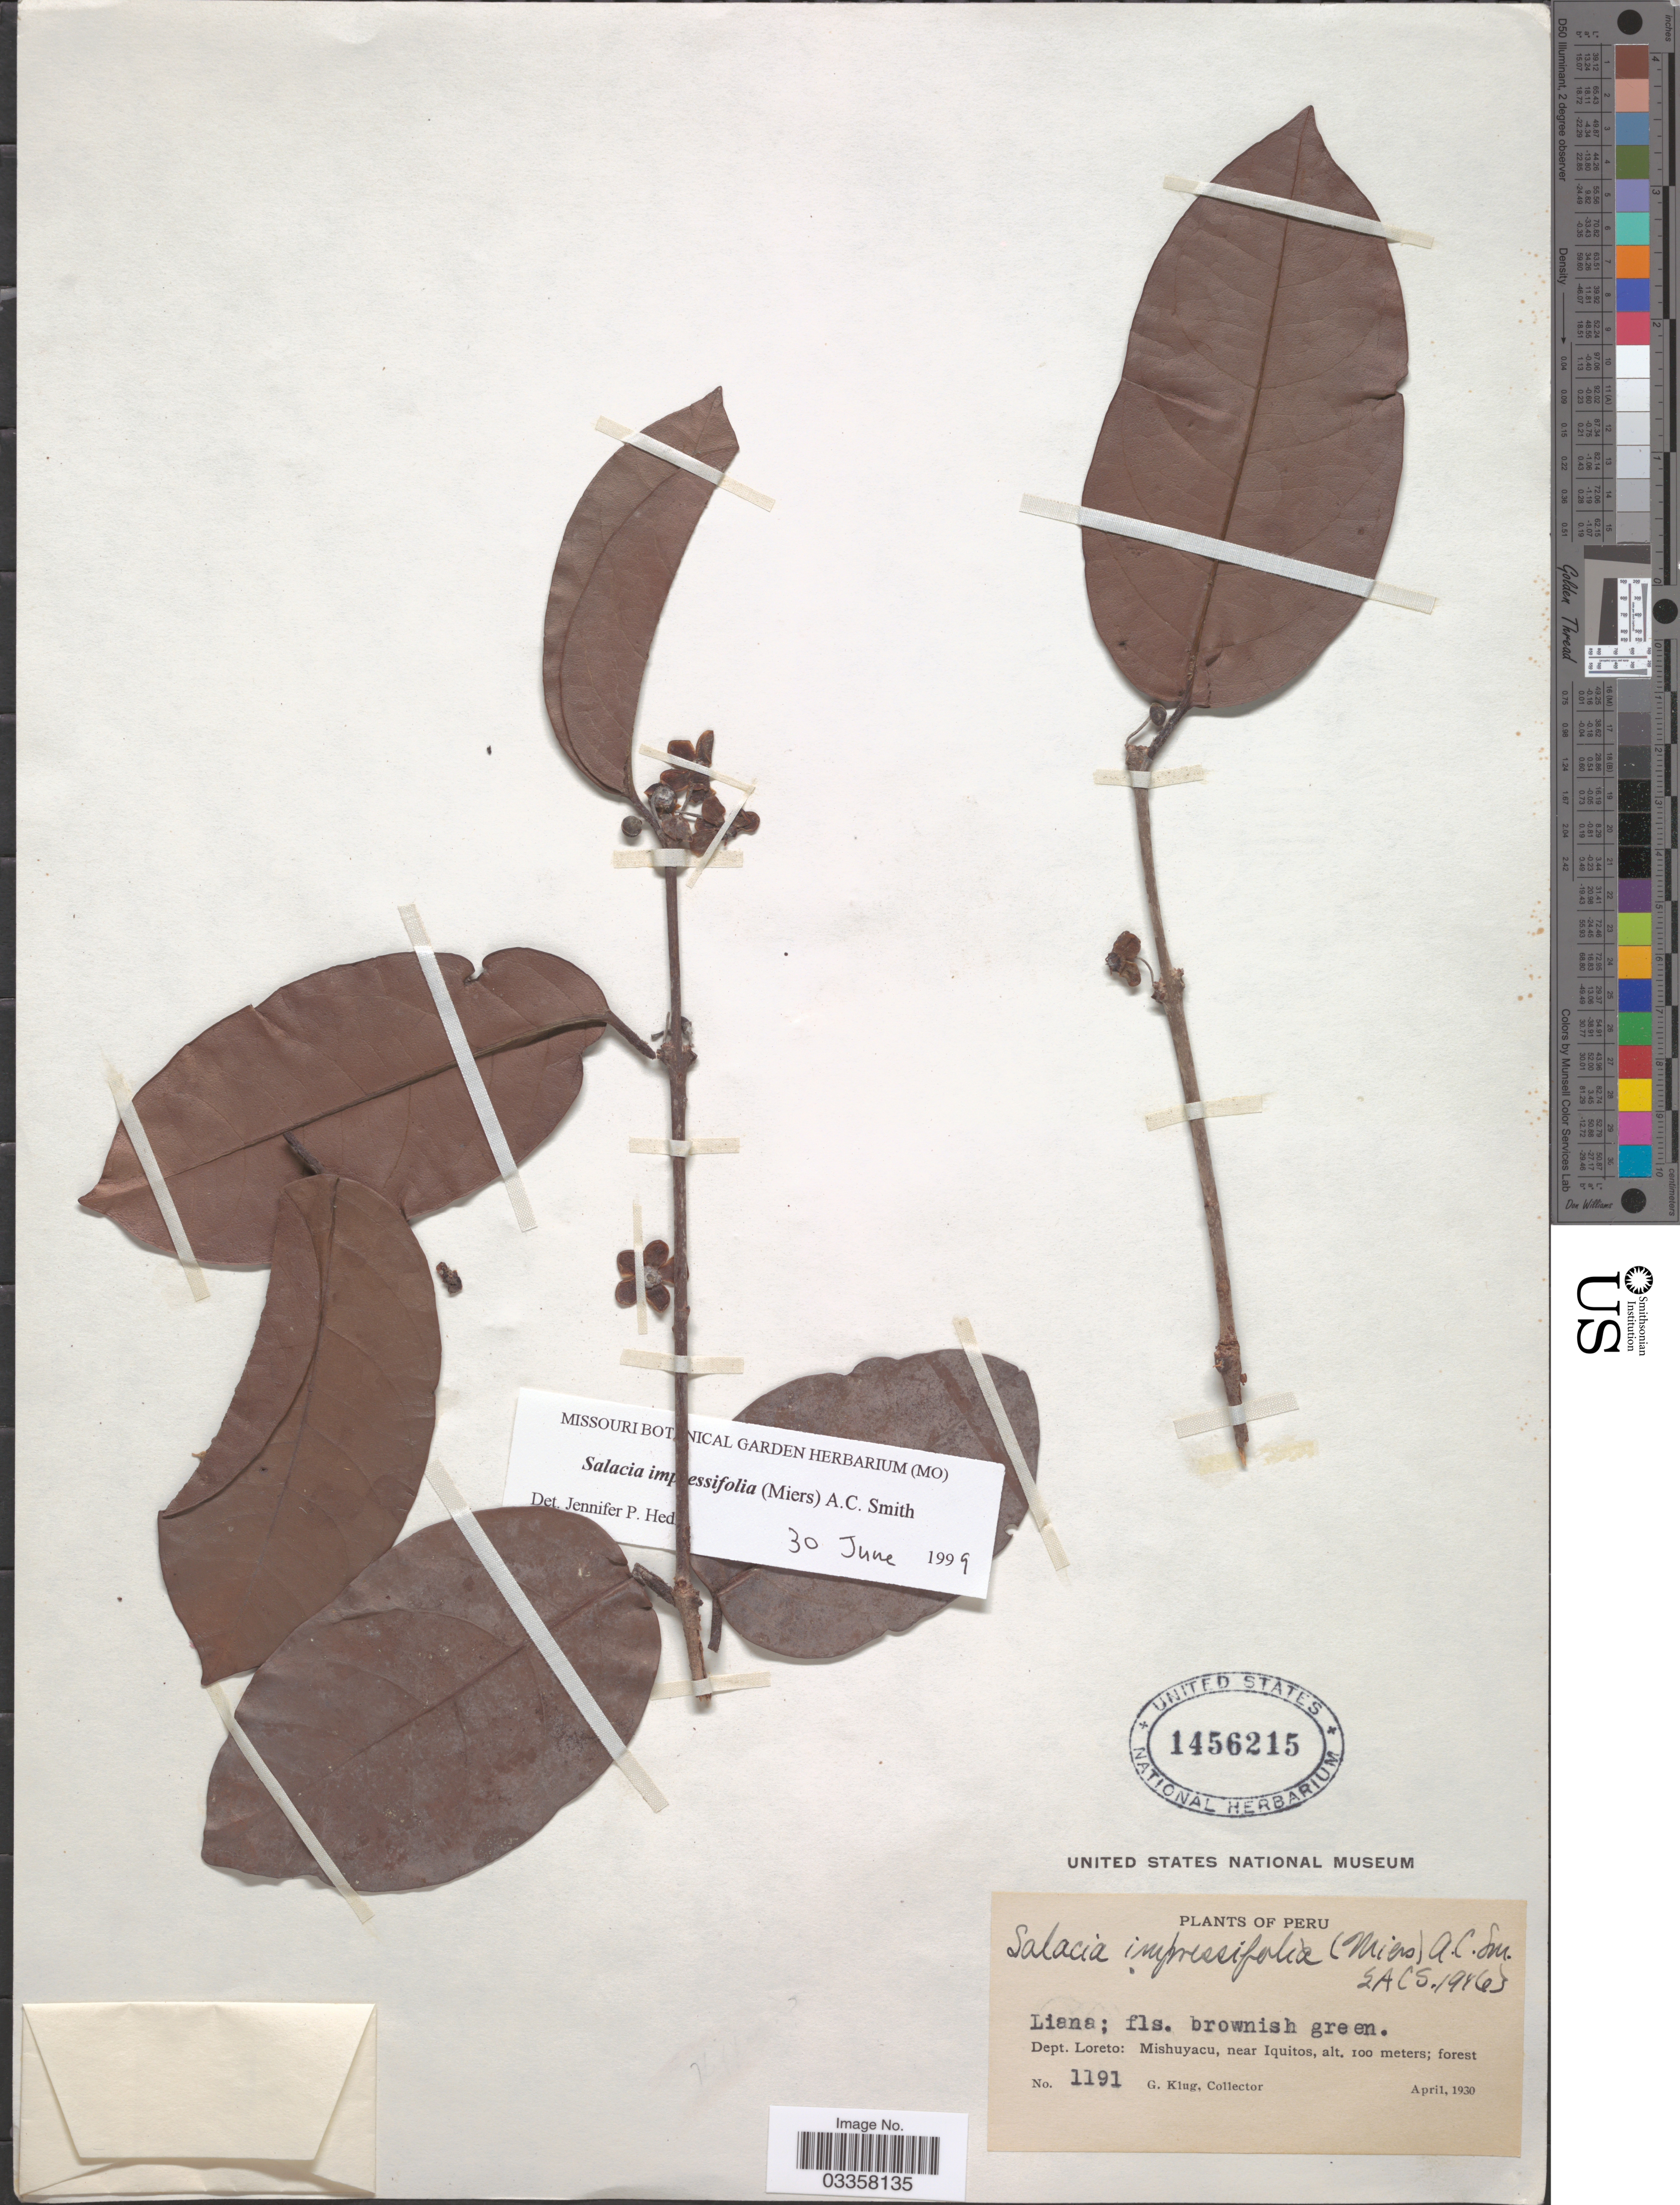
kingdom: Plantae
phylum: Tracheophyta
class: Magnoliopsida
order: Celastrales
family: Celastraceae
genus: Salacia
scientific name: Salacia impressifolia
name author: (Miers) A.C. Sm.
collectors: G. Klug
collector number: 1191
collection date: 1930-04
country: Peru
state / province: Loreto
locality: Dept. Loreto: Mishuyacu, near Iquitos.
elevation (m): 100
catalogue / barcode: US 1456215